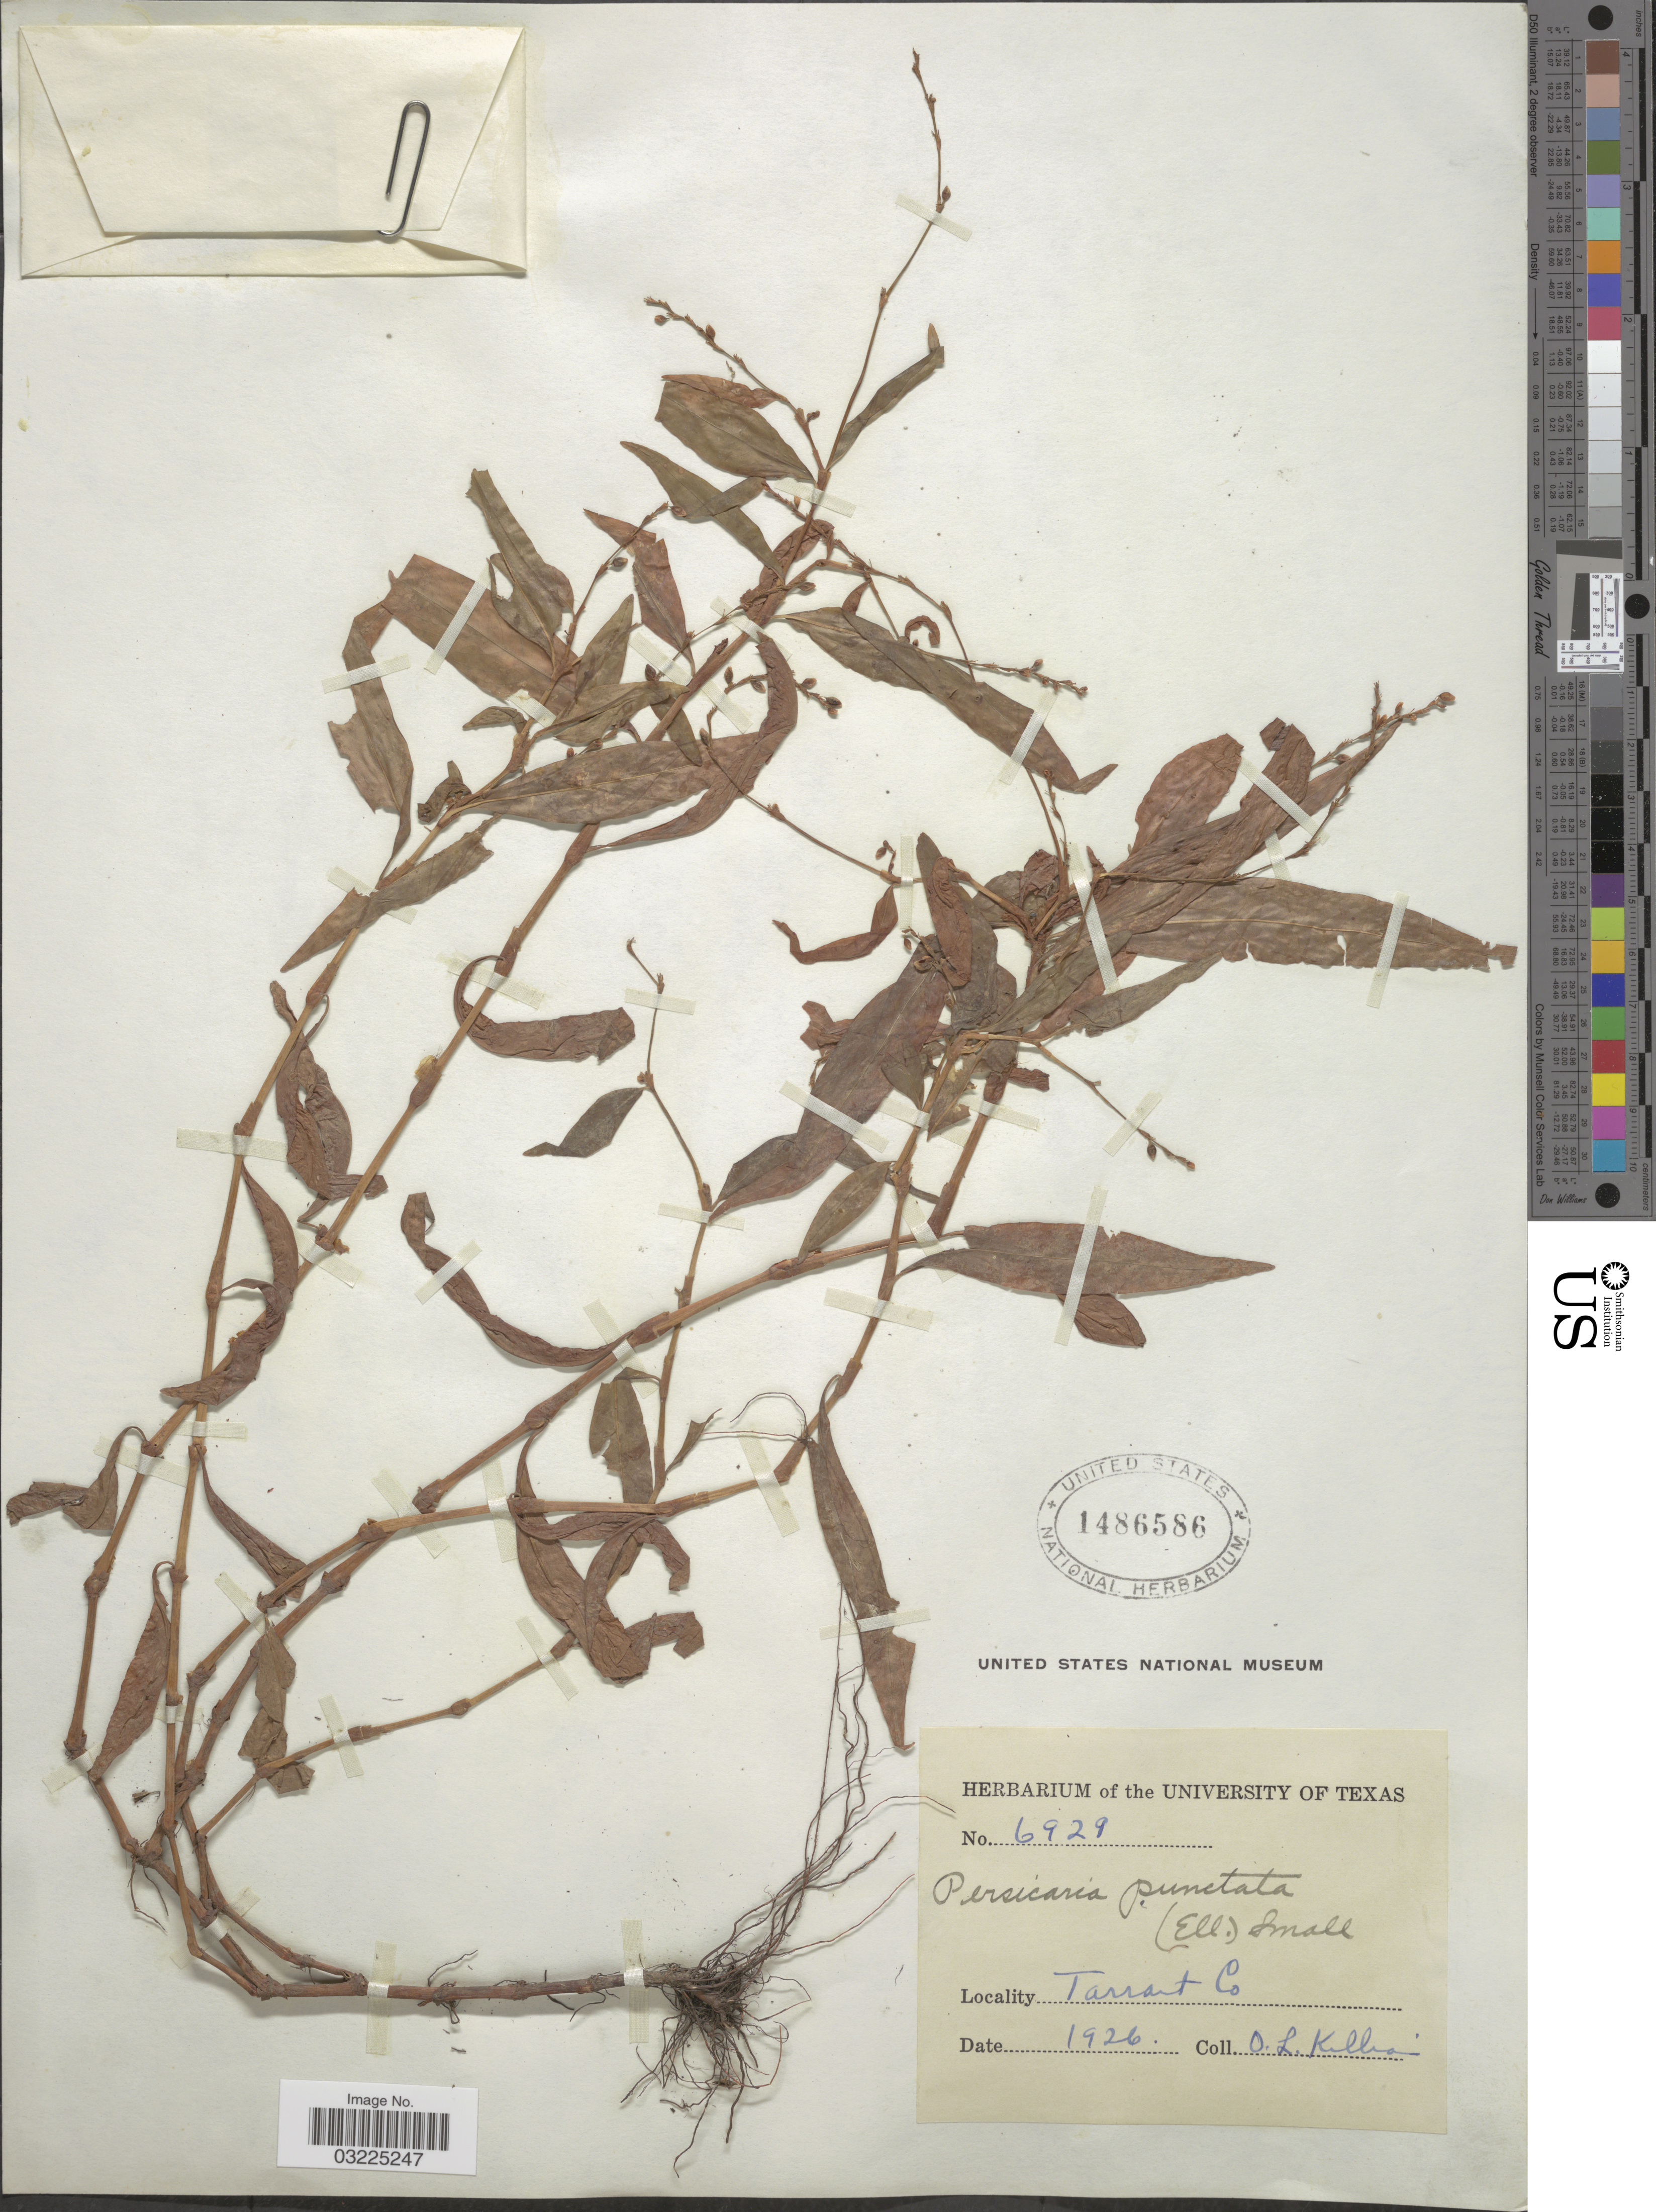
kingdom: Plantae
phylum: Tracheophyta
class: Magnoliopsida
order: Caryophyllales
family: Polygonaceae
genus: Persicaria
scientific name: Persicaria punctata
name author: (Elliott) Small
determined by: Atha, D. E.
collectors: O. Killian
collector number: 6929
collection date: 1926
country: United States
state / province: Texas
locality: Tarrant Co.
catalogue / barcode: US 1486586